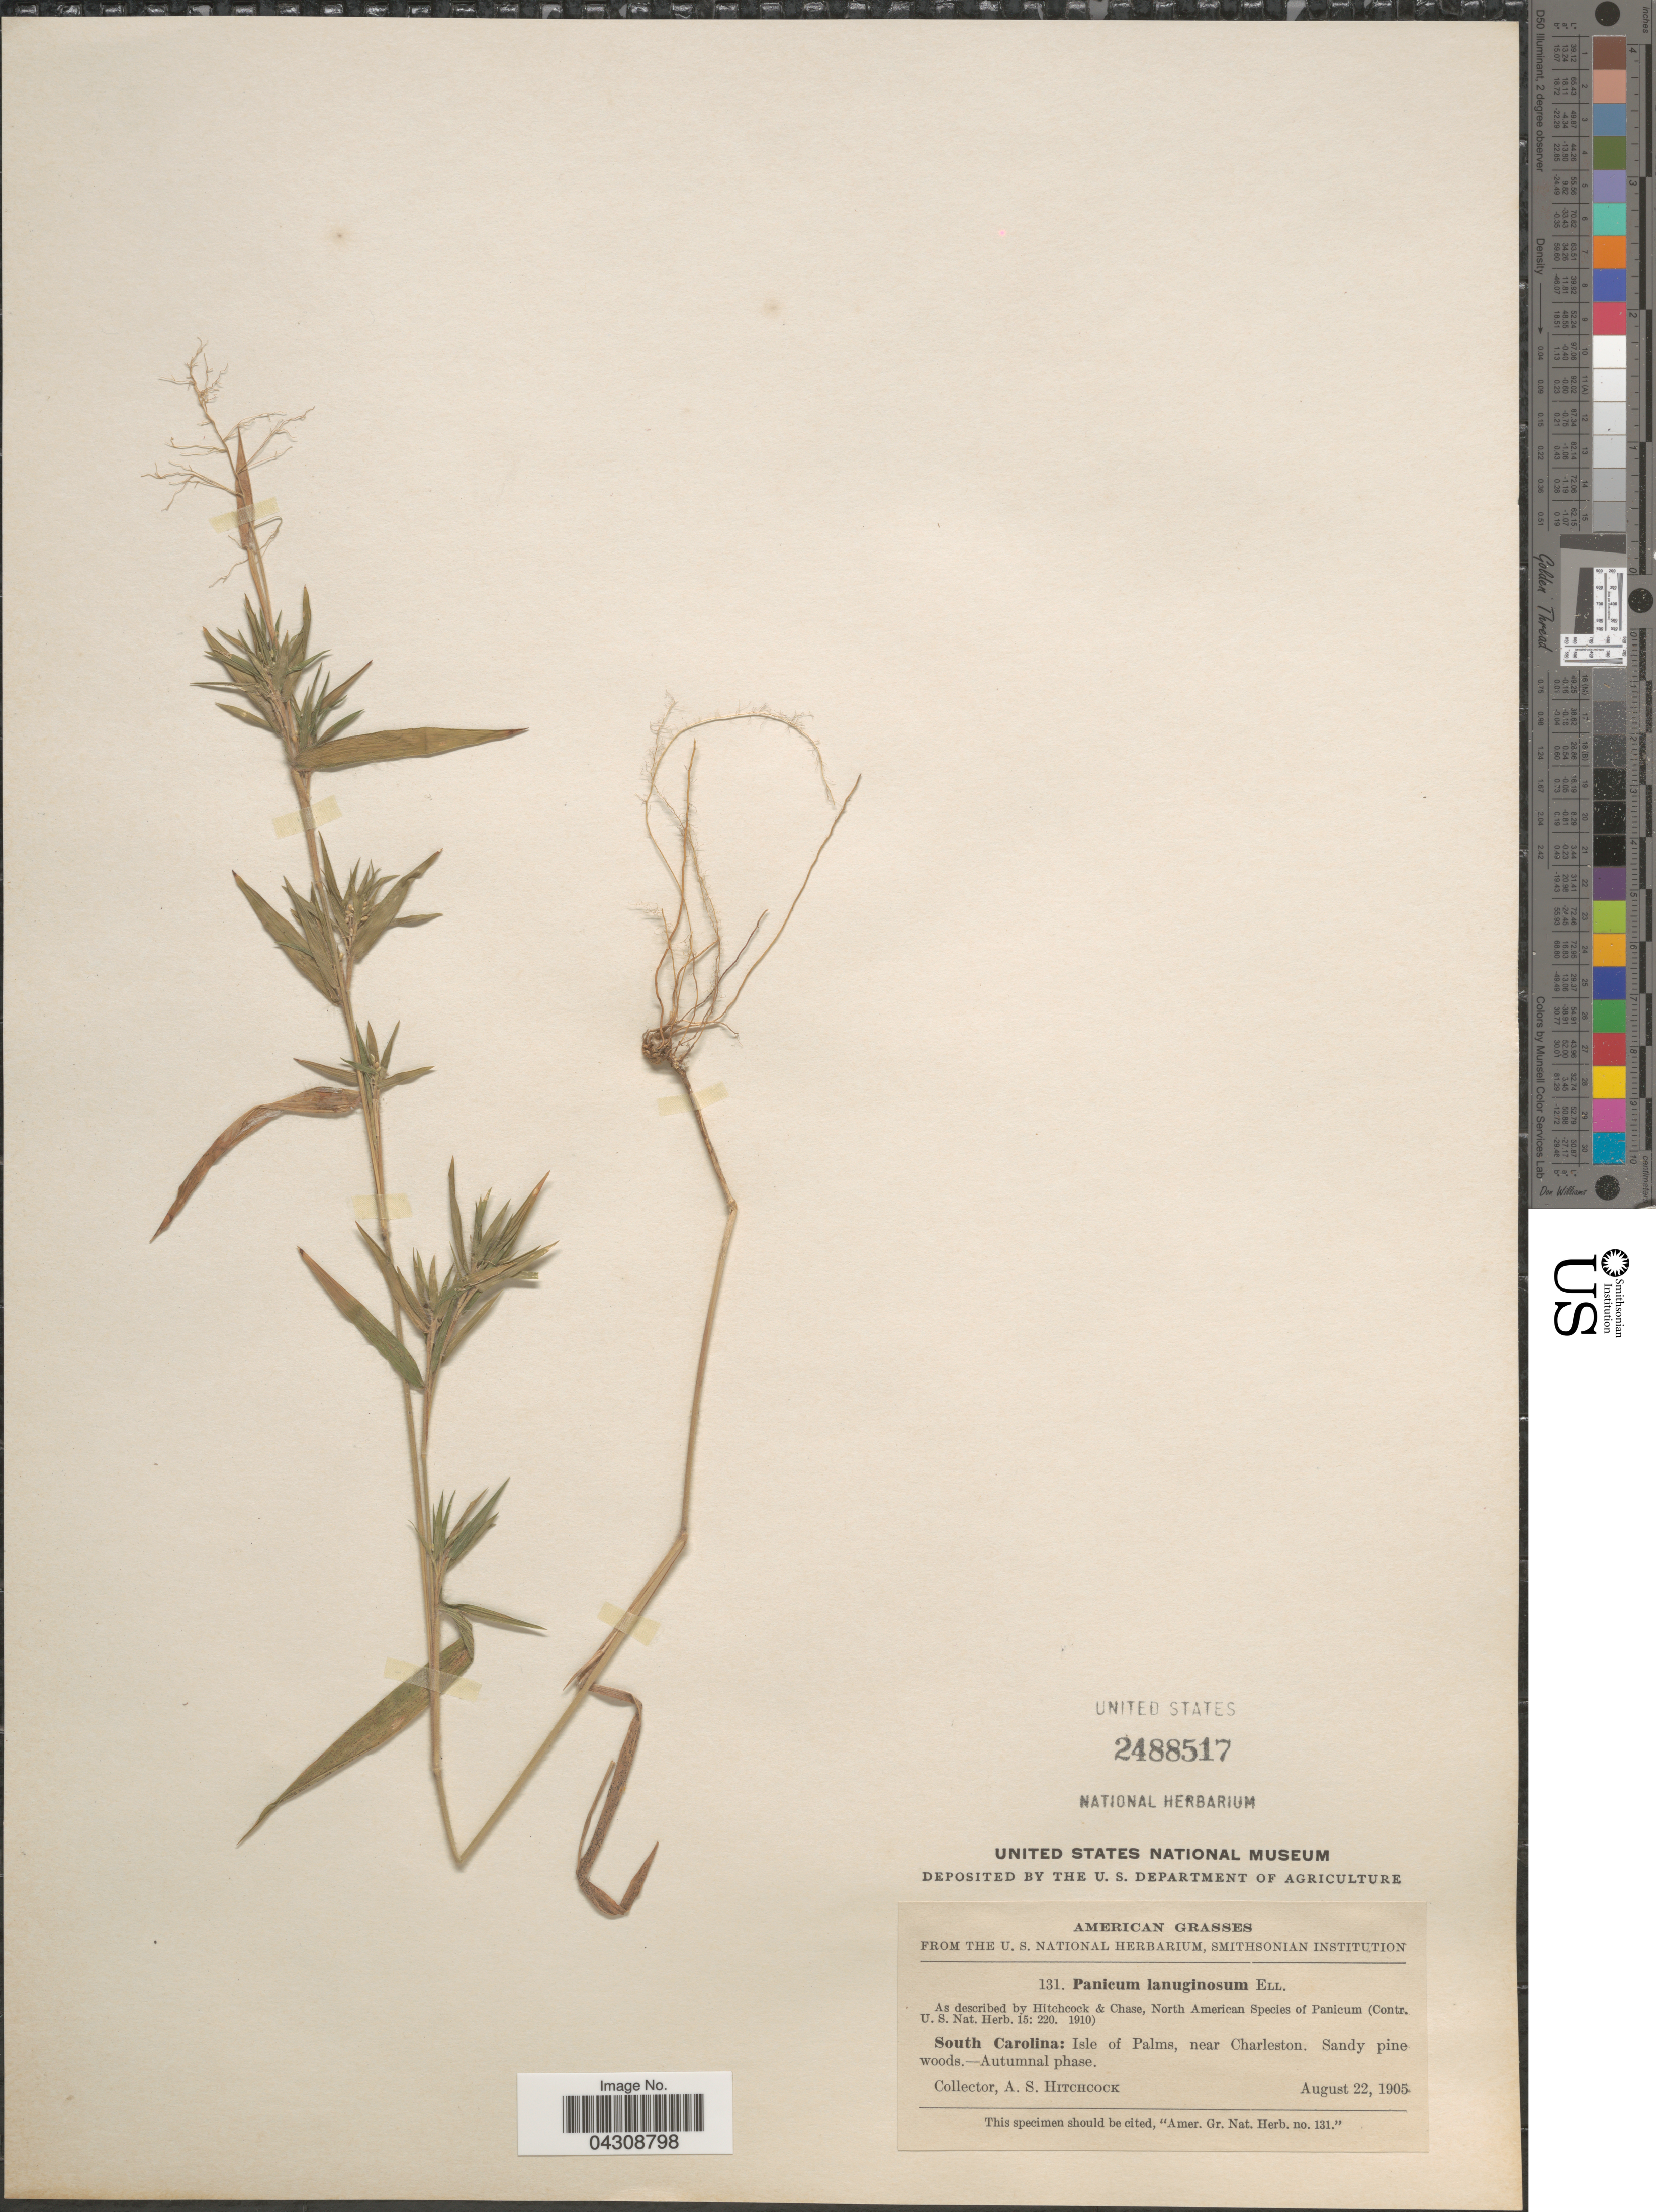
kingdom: Plantae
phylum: Tracheophyta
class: Liliopsida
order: Poales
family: Poaceae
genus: Dichanthelium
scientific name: Dichanthelium acuminatum var. acuminatum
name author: (Sw.) Gould & C.A. Clark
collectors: A. S. Hitchcock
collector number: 131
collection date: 1905-08-22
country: United States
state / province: South Carolina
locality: Isle of Palms, near Charleston. Sandy pine woods.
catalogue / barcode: US 2488517